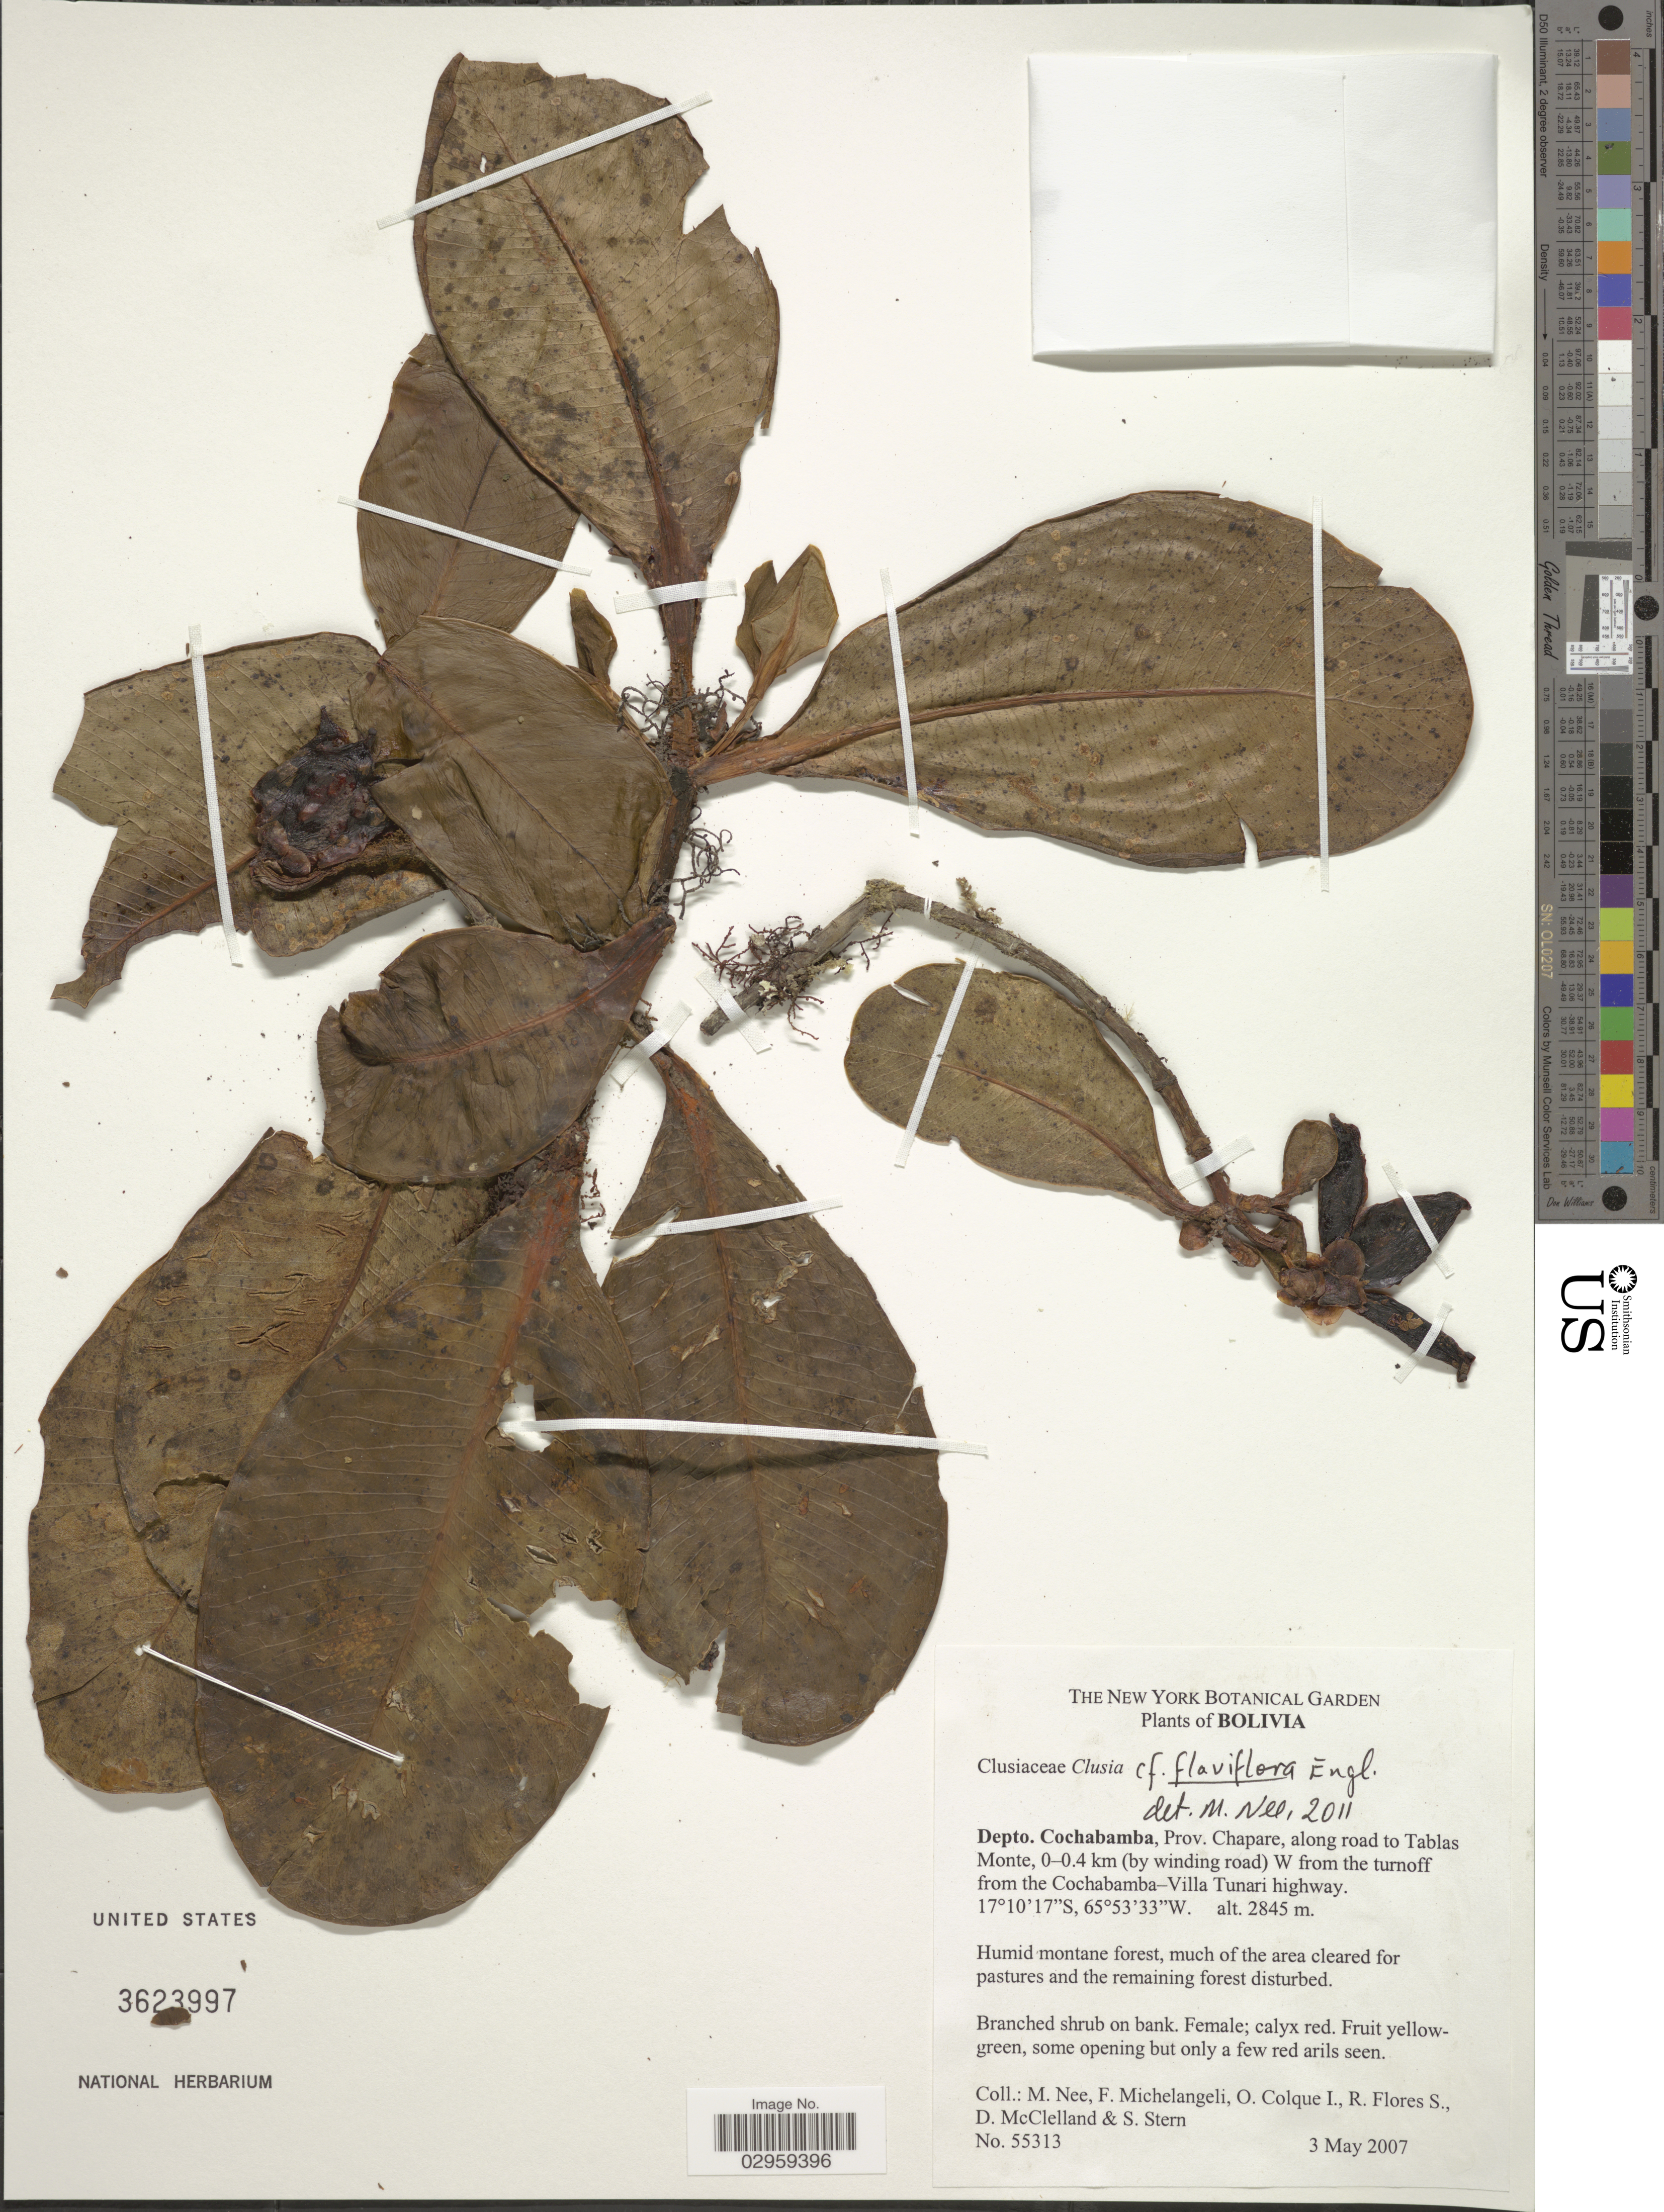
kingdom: Plantae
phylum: Tracheophyta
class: Magnoliopsida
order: Malpighiales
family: Clusiaceae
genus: Clusia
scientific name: Clusia flaviflora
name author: Engl.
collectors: M. Nee, F. Michelangeli, O. Colque, R. Flores S. & et al.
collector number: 55313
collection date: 2007-05-03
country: Bolivia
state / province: Cochabamba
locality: Depto. Cochabamba, Prov. Chapare, along road to Tablas Monte, 0-0.4 km (by winding road) W from the turnoff from the Cochabamba-Villa Tunari highway.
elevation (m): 2845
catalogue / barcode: US 3623997